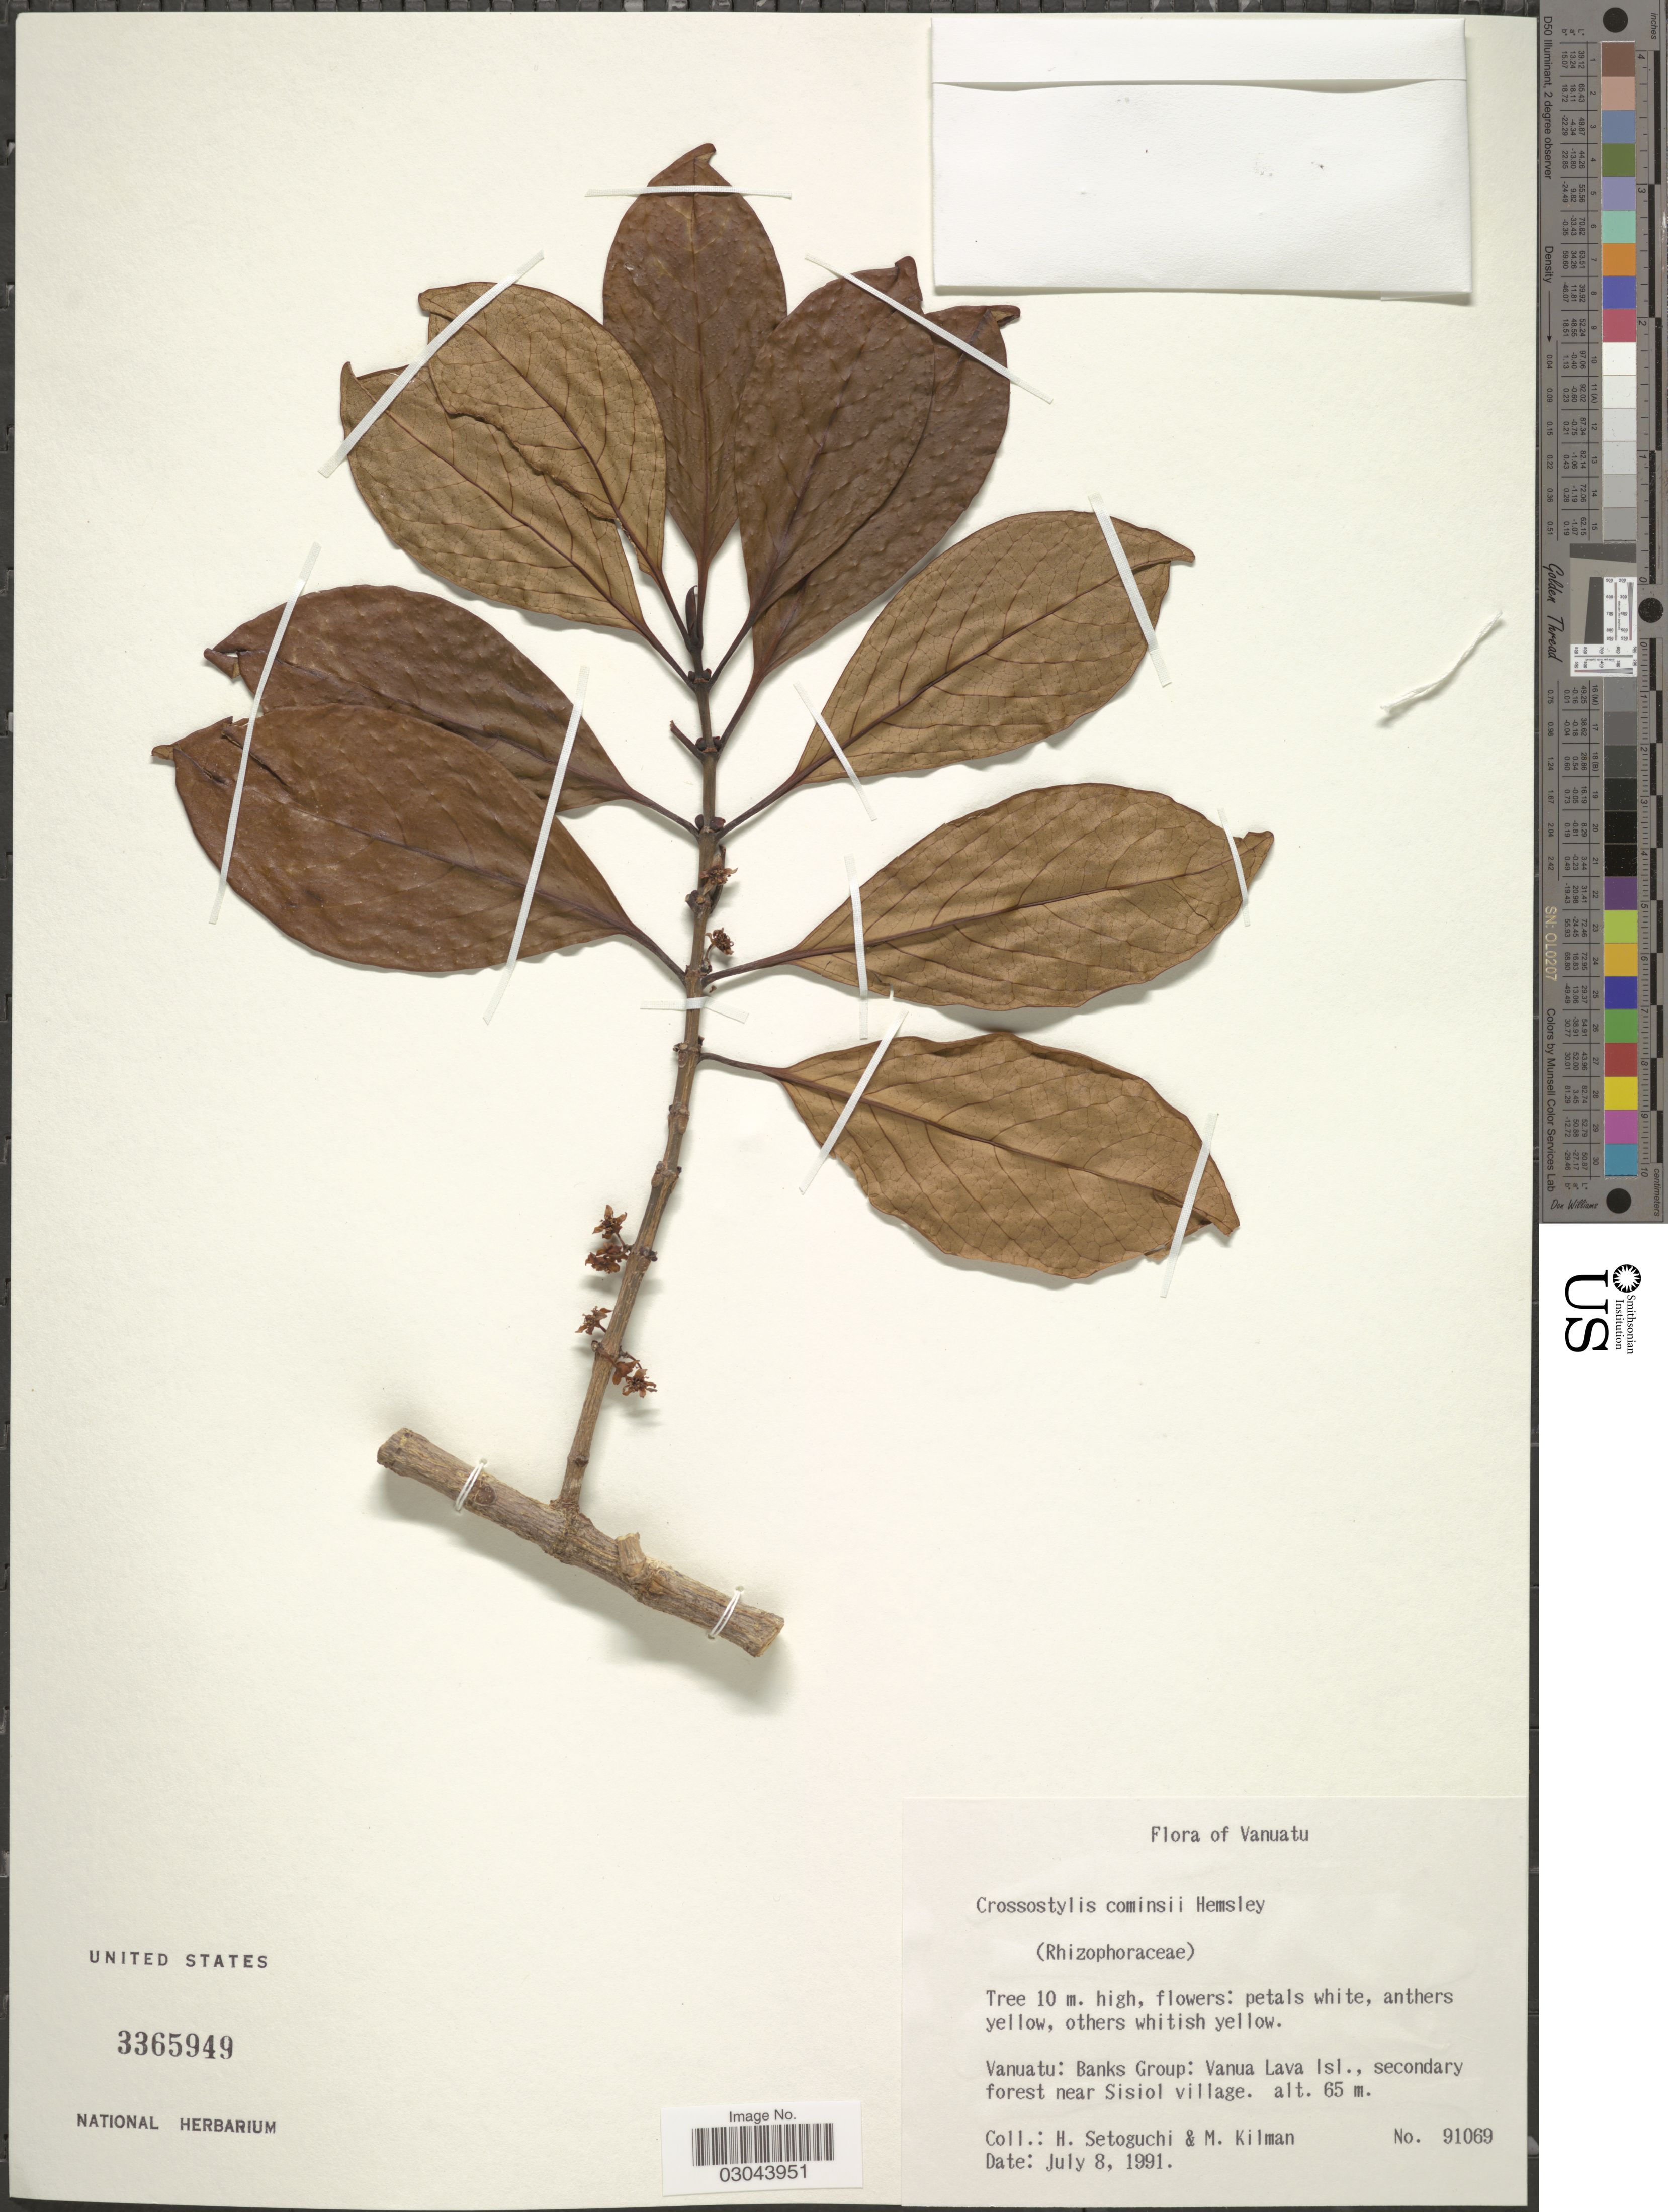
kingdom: Plantae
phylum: Tracheophyta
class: Magnoliopsida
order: Malpighiales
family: Rhizophoraceae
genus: Crossostylis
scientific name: Crossostylis cominsii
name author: Hemsl.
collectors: H. Setoguchi & M. Kilman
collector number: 91069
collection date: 1991-07-08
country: Vanuatu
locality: Banks Group: Vanua Lava Isl., secondary forest near Sisiol village.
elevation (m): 65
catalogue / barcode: US 3365949